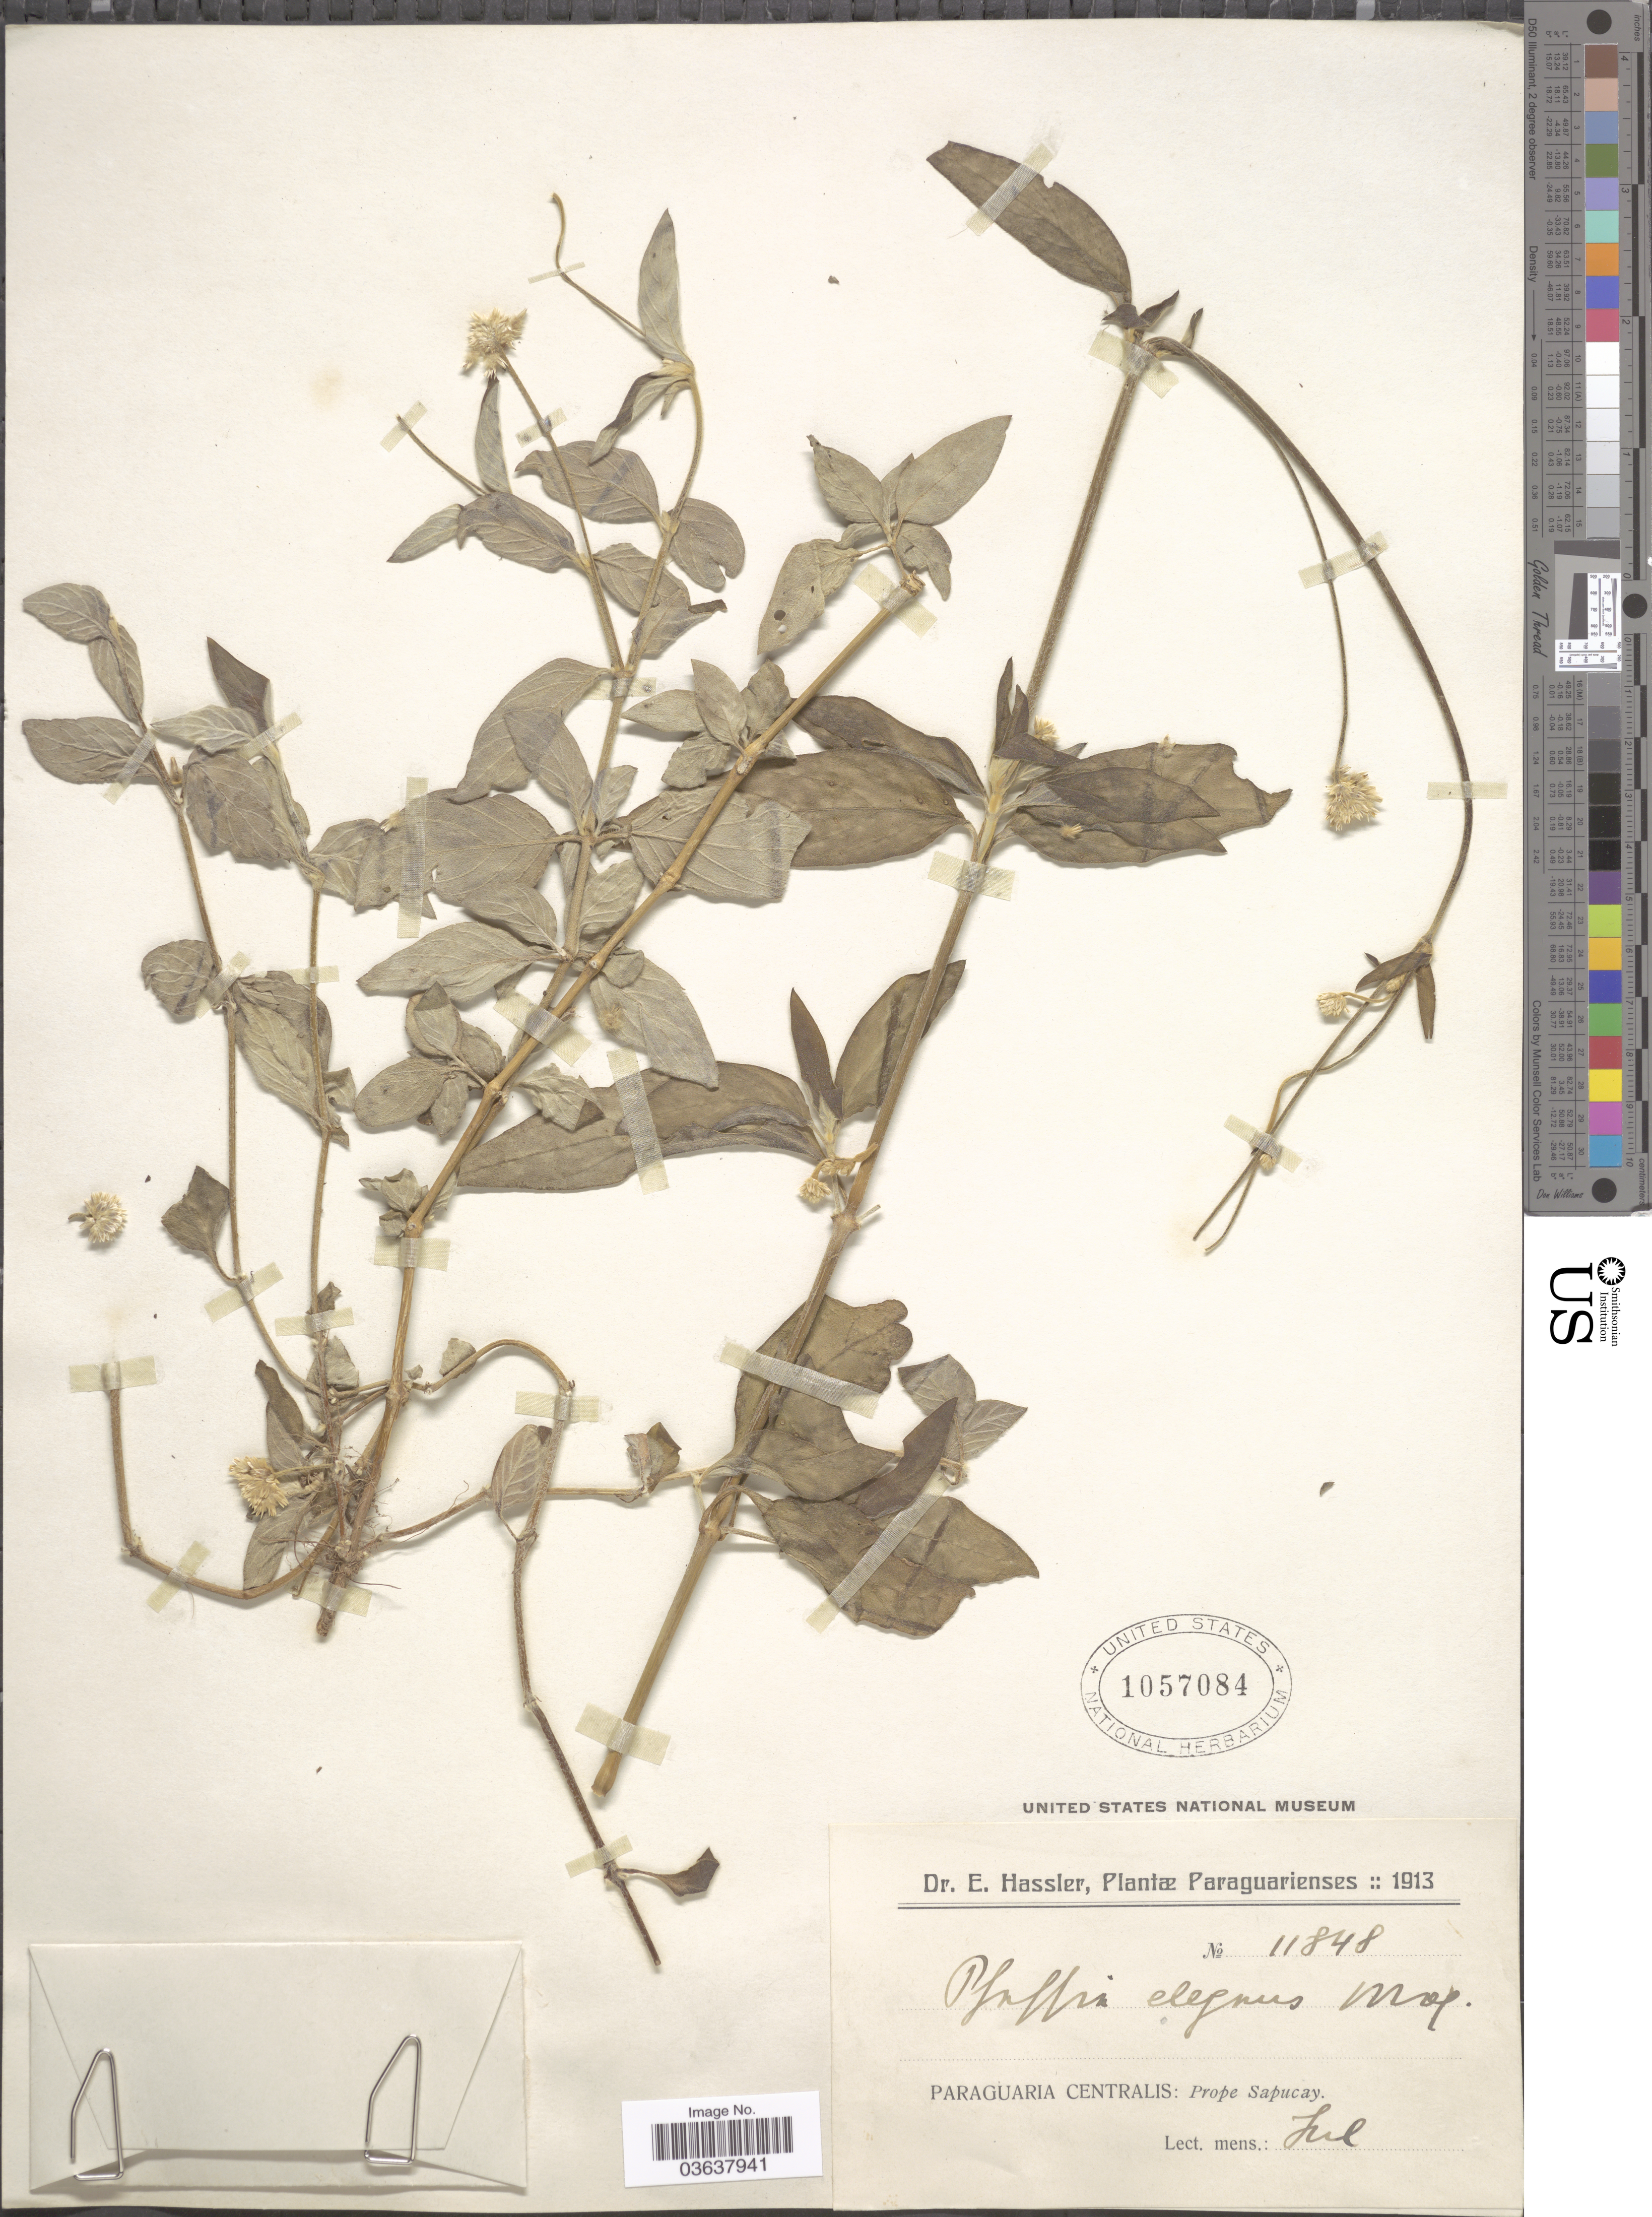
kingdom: Plantae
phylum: Tracheophyta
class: Magnoliopsida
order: Caryophyllales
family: Amaranthaceae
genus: Gomphrena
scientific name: Gomphrena elegans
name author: Mart.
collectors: E. Hassler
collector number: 11848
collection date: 1913-07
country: Paraguay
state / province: Paraguari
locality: Paraguaria Centralis: Prope Sapucay.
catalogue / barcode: US 1057084